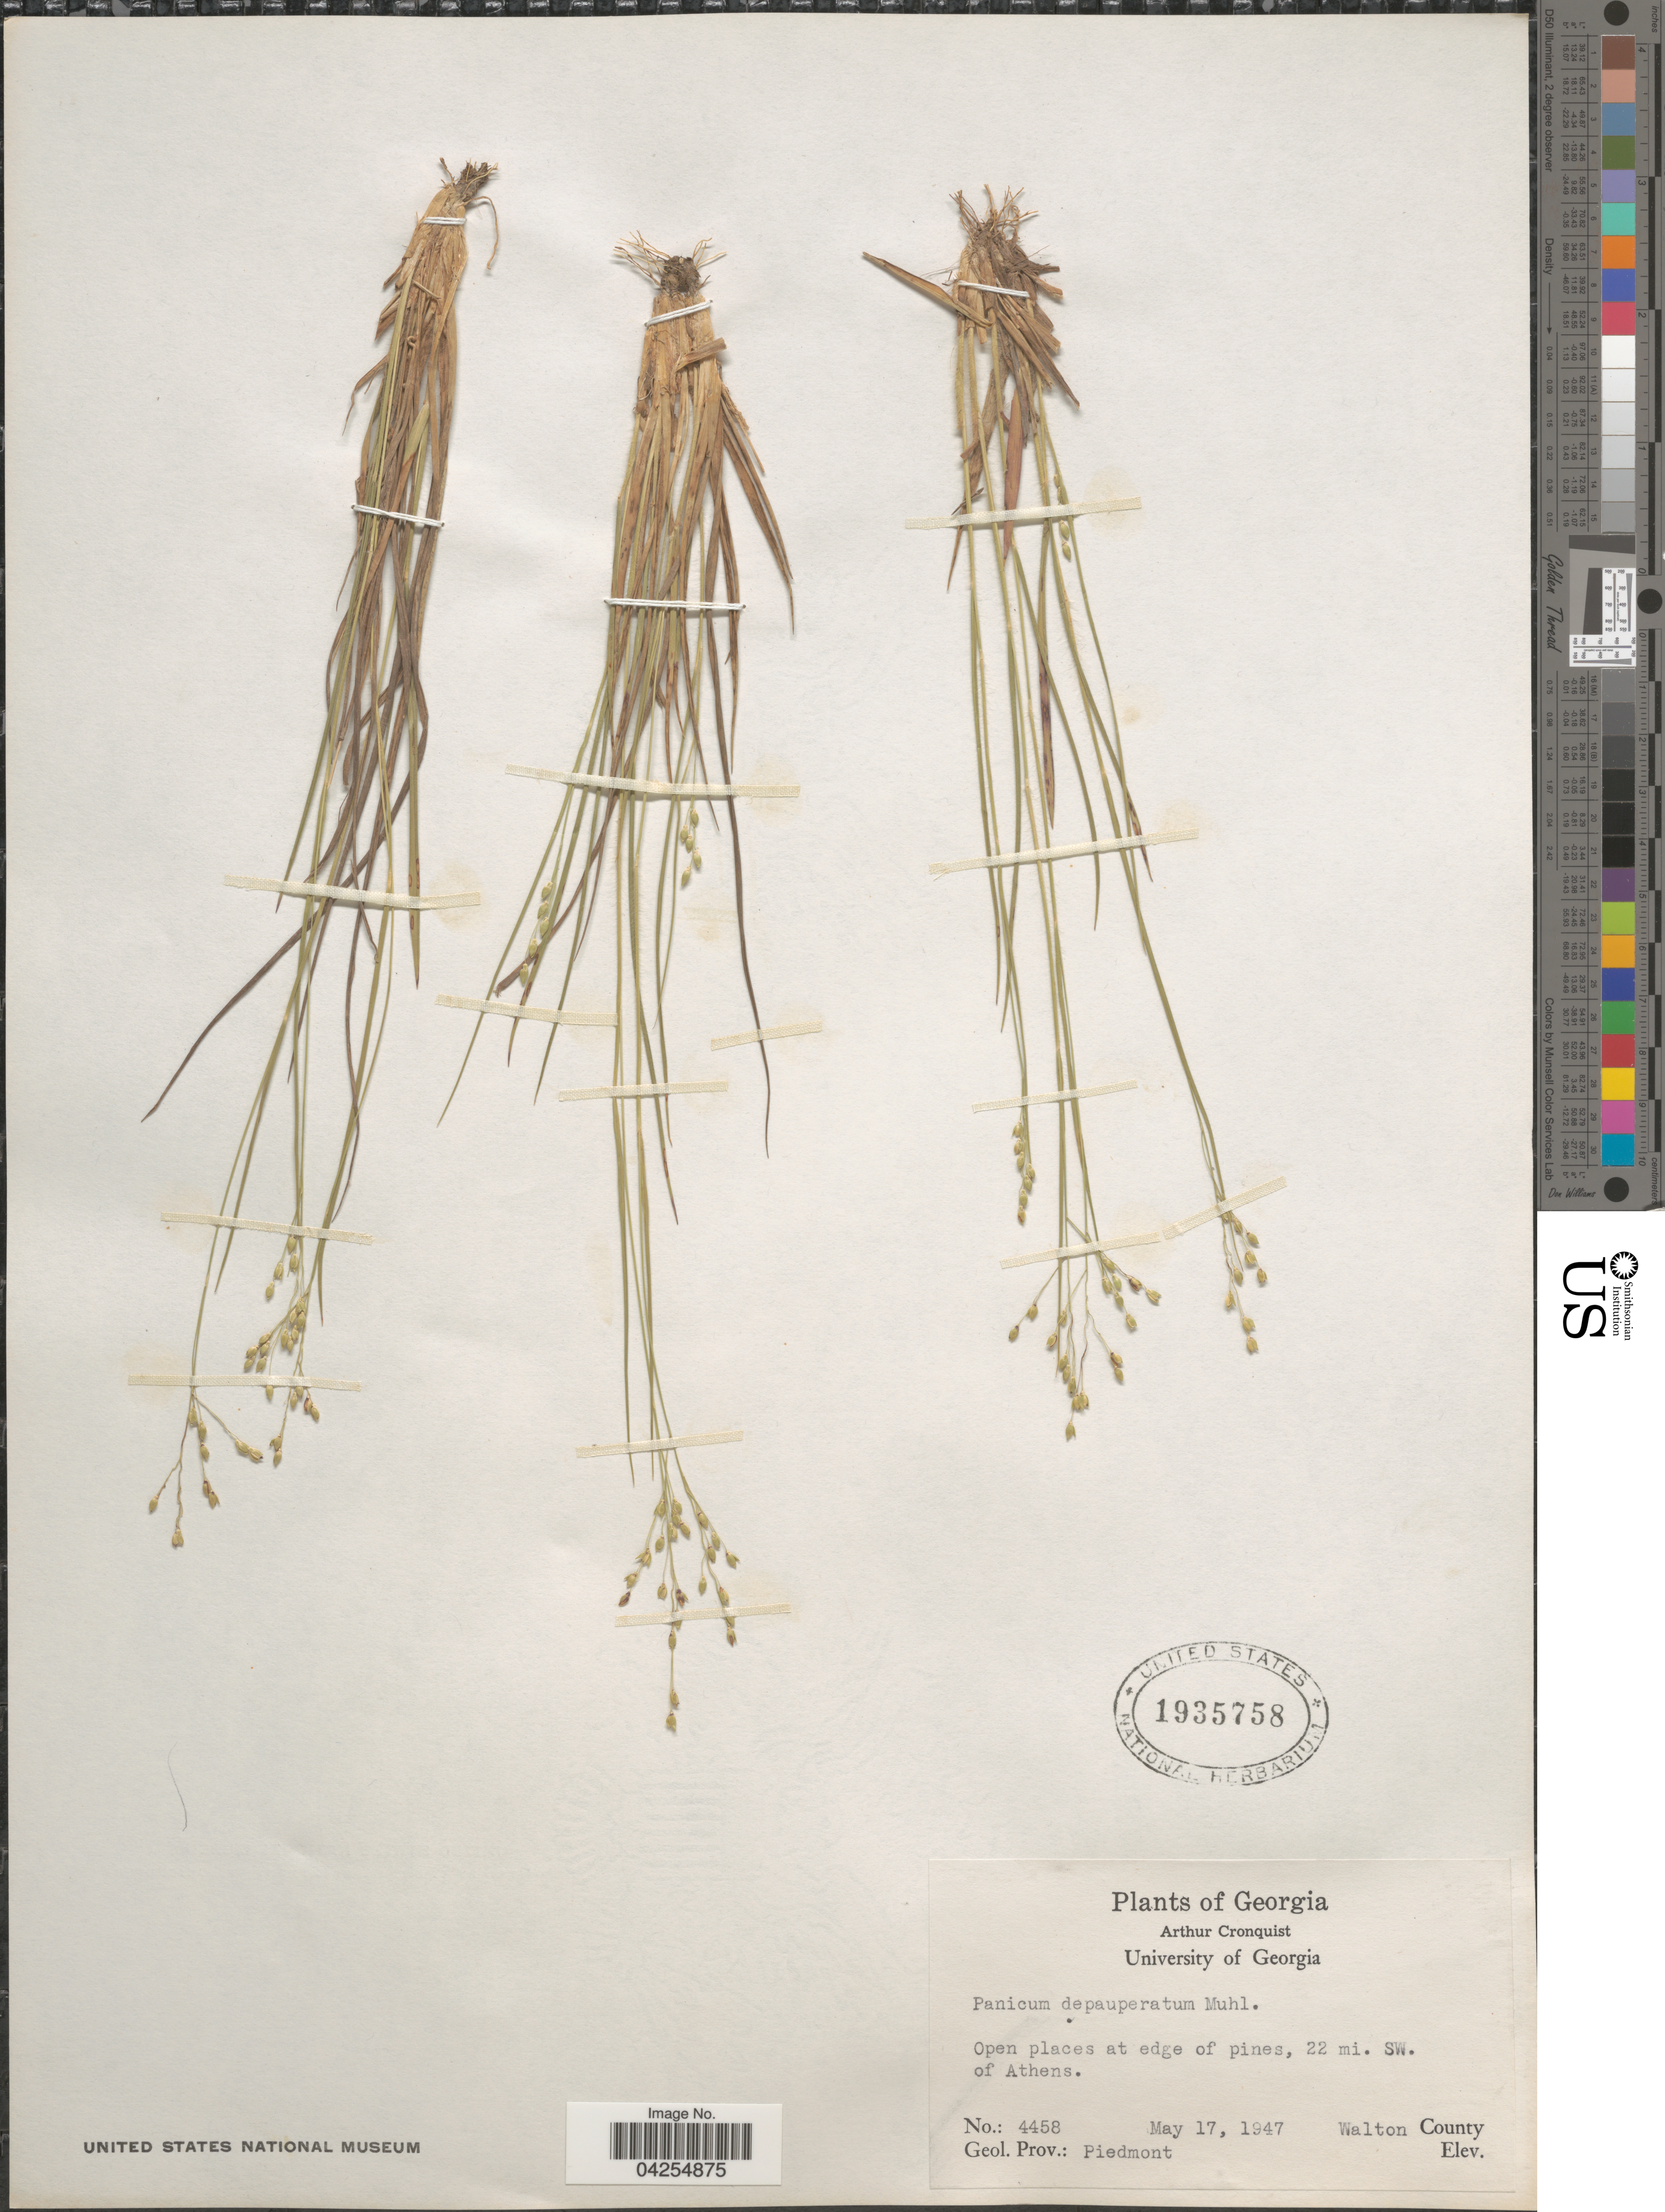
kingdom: Plantae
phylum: Tracheophyta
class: Liliopsida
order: Poales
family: Poaceae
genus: Dichanthelium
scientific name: Dichanthelium depauperatum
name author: (Muhl.) Gould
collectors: A. J. Cronquist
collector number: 4458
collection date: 1947-05-17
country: United States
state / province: Georgia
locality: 22 mi. SW. of Athens. Walton County. Geol. Prov.: Piedmont.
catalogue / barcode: US 1935758